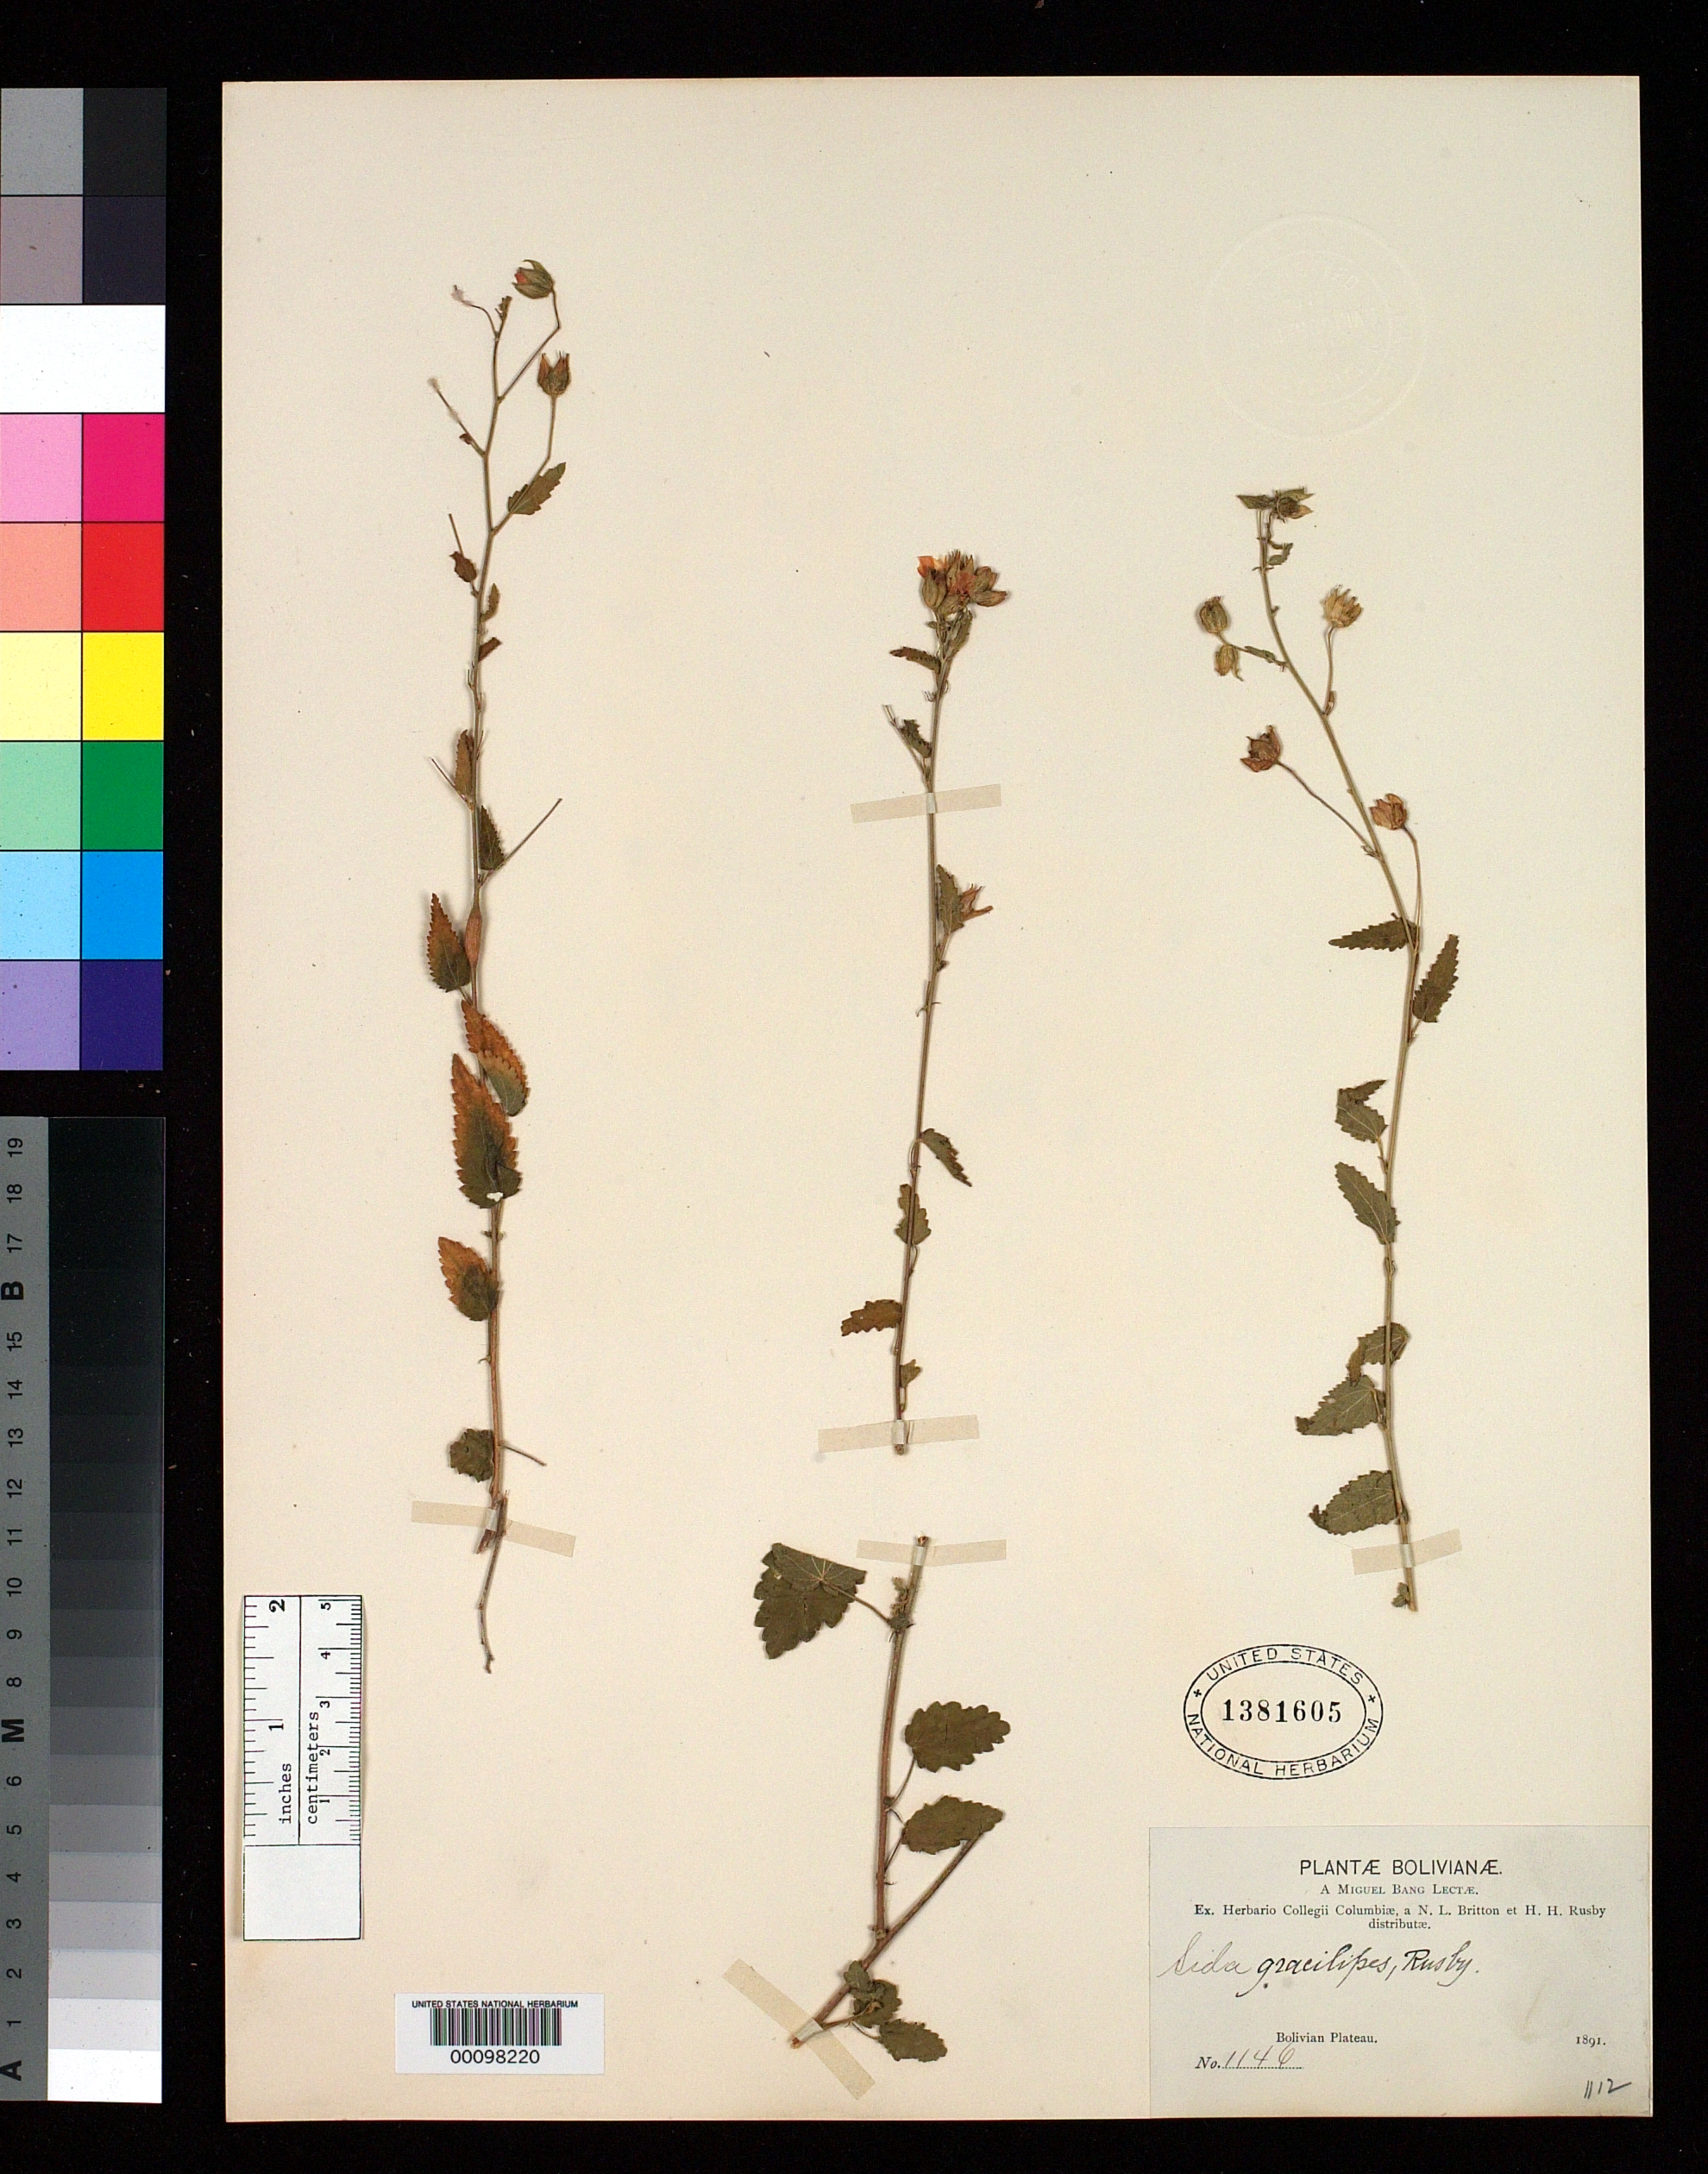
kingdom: Plantae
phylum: Tracheophyta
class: Magnoliopsida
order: Malvales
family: Malvaceae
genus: Sida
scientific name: Sida gracilipes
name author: Rusby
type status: Isotype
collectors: M. Bang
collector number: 1146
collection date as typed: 1891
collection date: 1891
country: Bolivia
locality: Bolivian Plateau.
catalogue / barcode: US 1381605